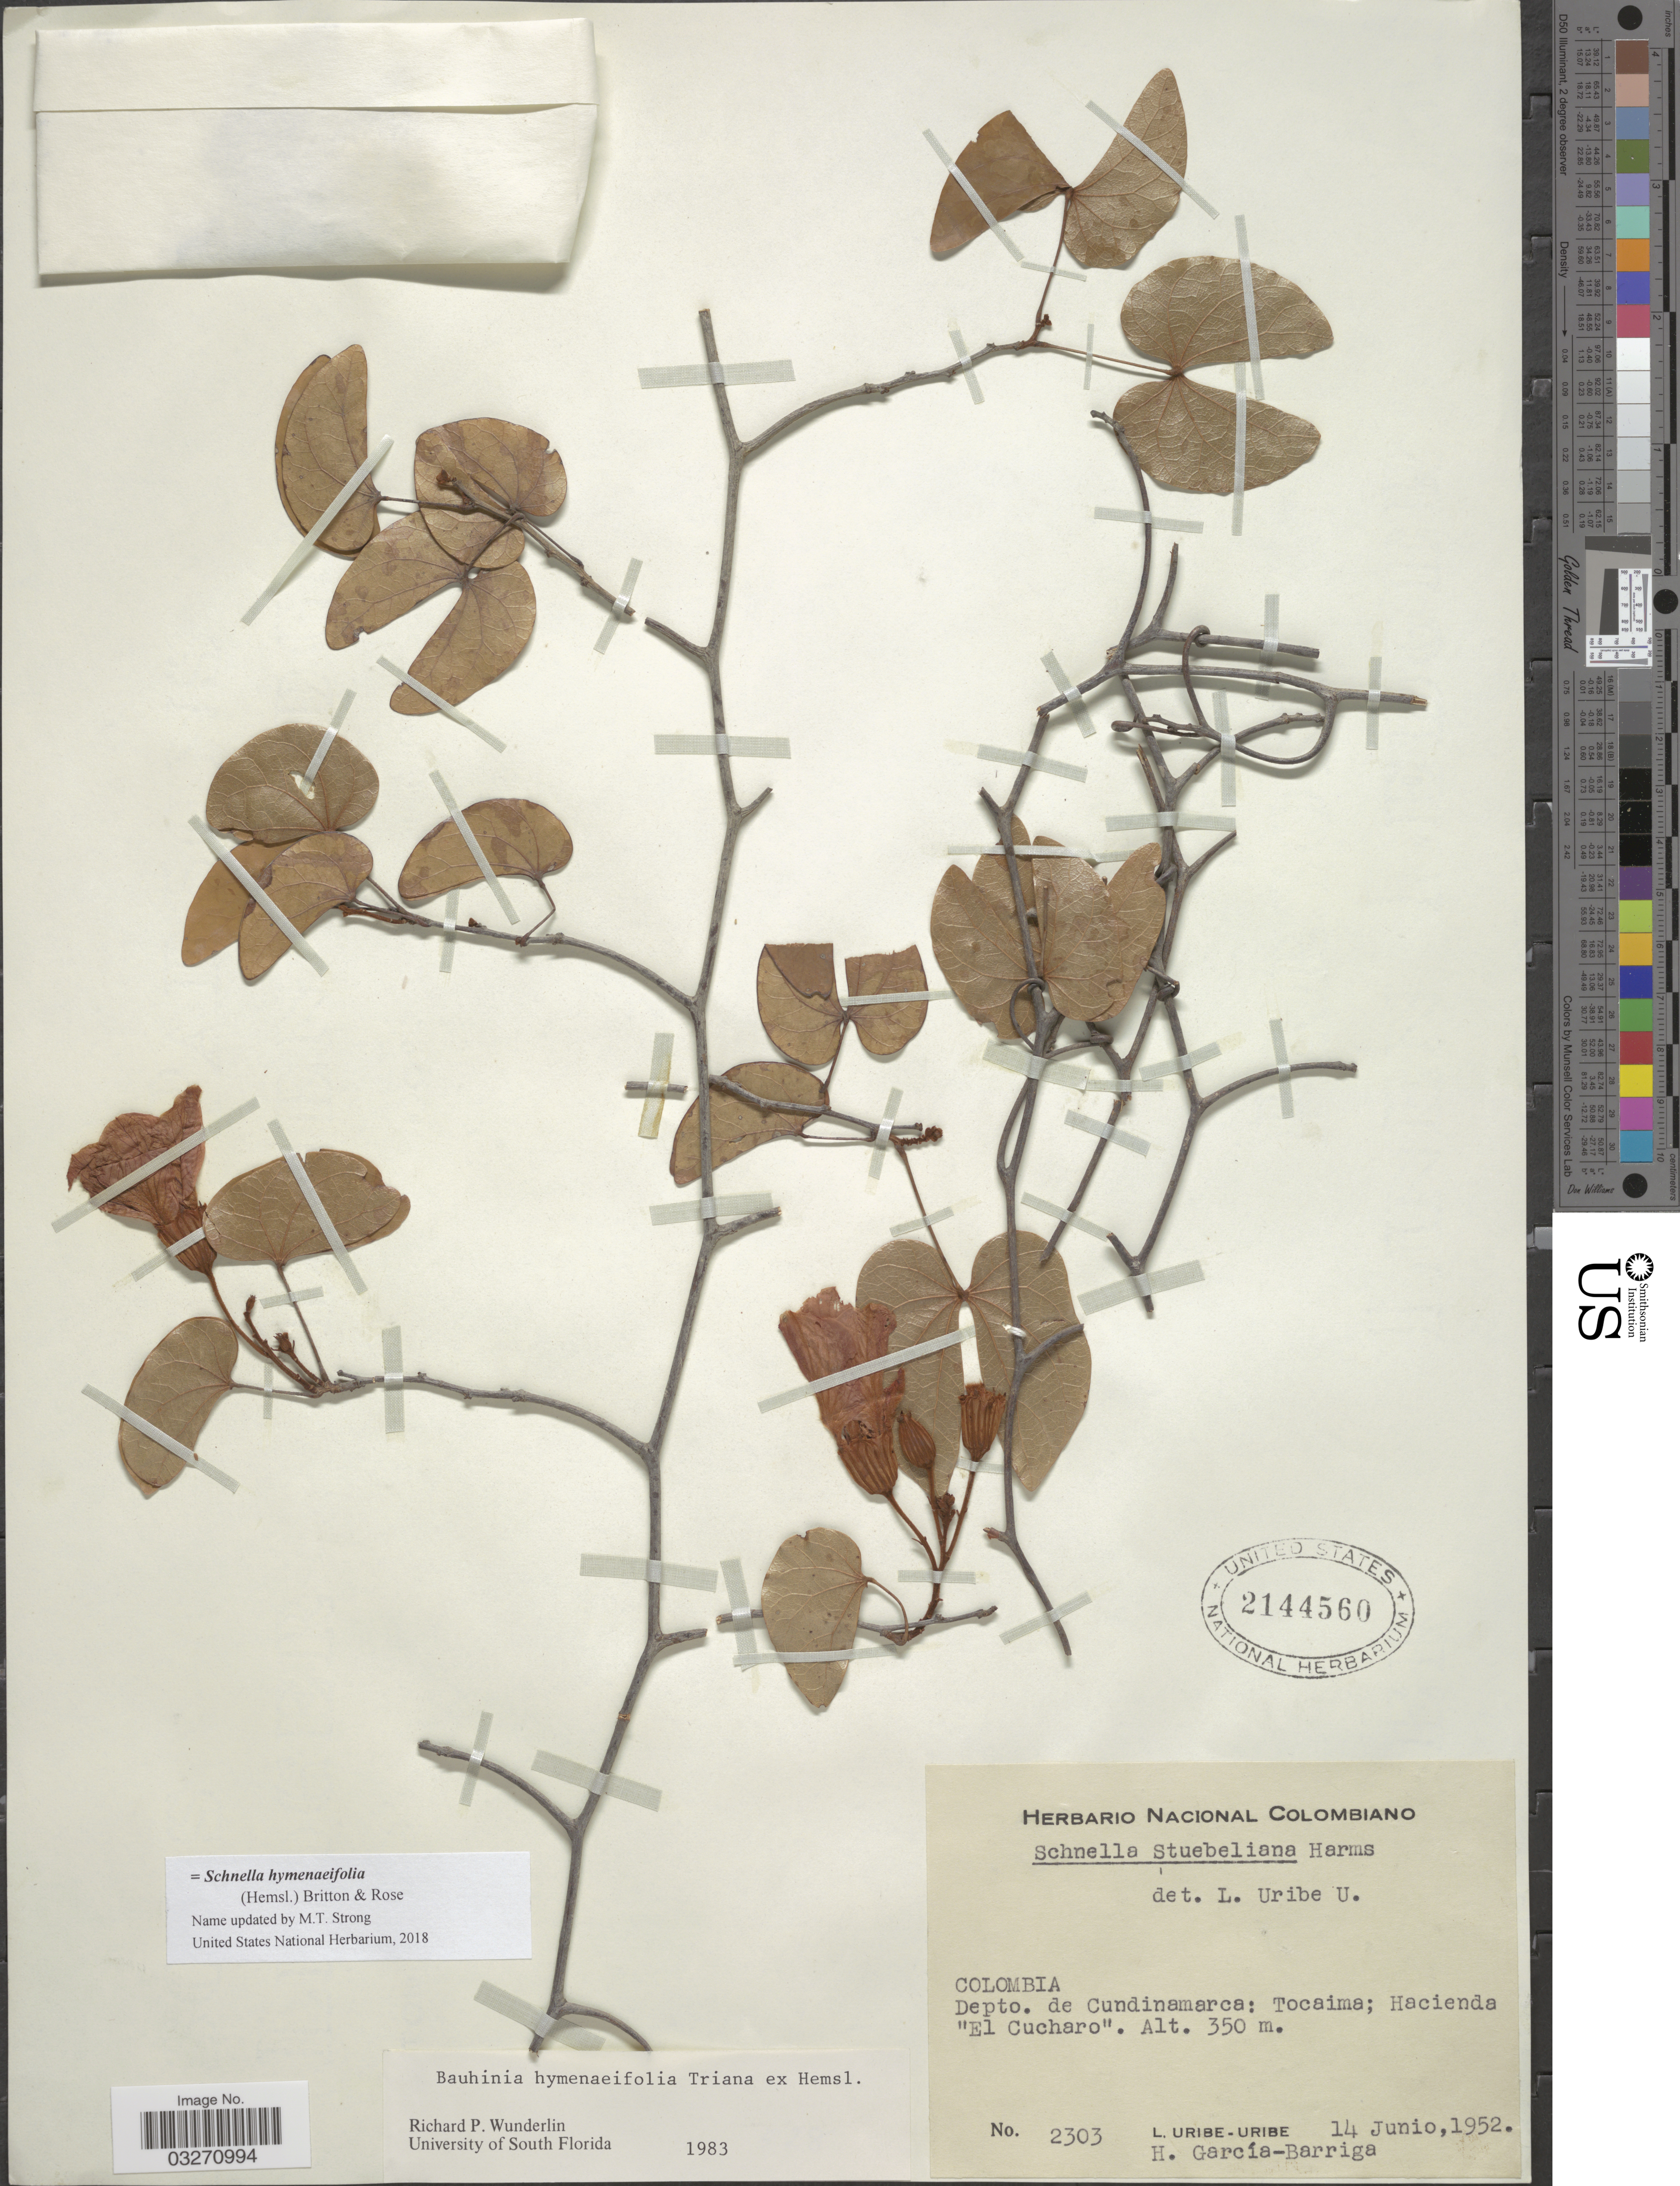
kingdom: Plantae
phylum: Tracheophyta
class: Magnoliopsida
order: Fabales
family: Fabaceae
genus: Schnella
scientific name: Schnella hymenaeifolia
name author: (Triana ex Hemsl.) Britton & Rose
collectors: L. Uribe & H. García Barriga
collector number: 2303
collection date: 1952-06-14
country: Colombia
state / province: Cundinamarca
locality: Depto. de Cundinamarca: Tocaima; Hacienda "El Cucharo".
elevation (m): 350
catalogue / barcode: US 2144560